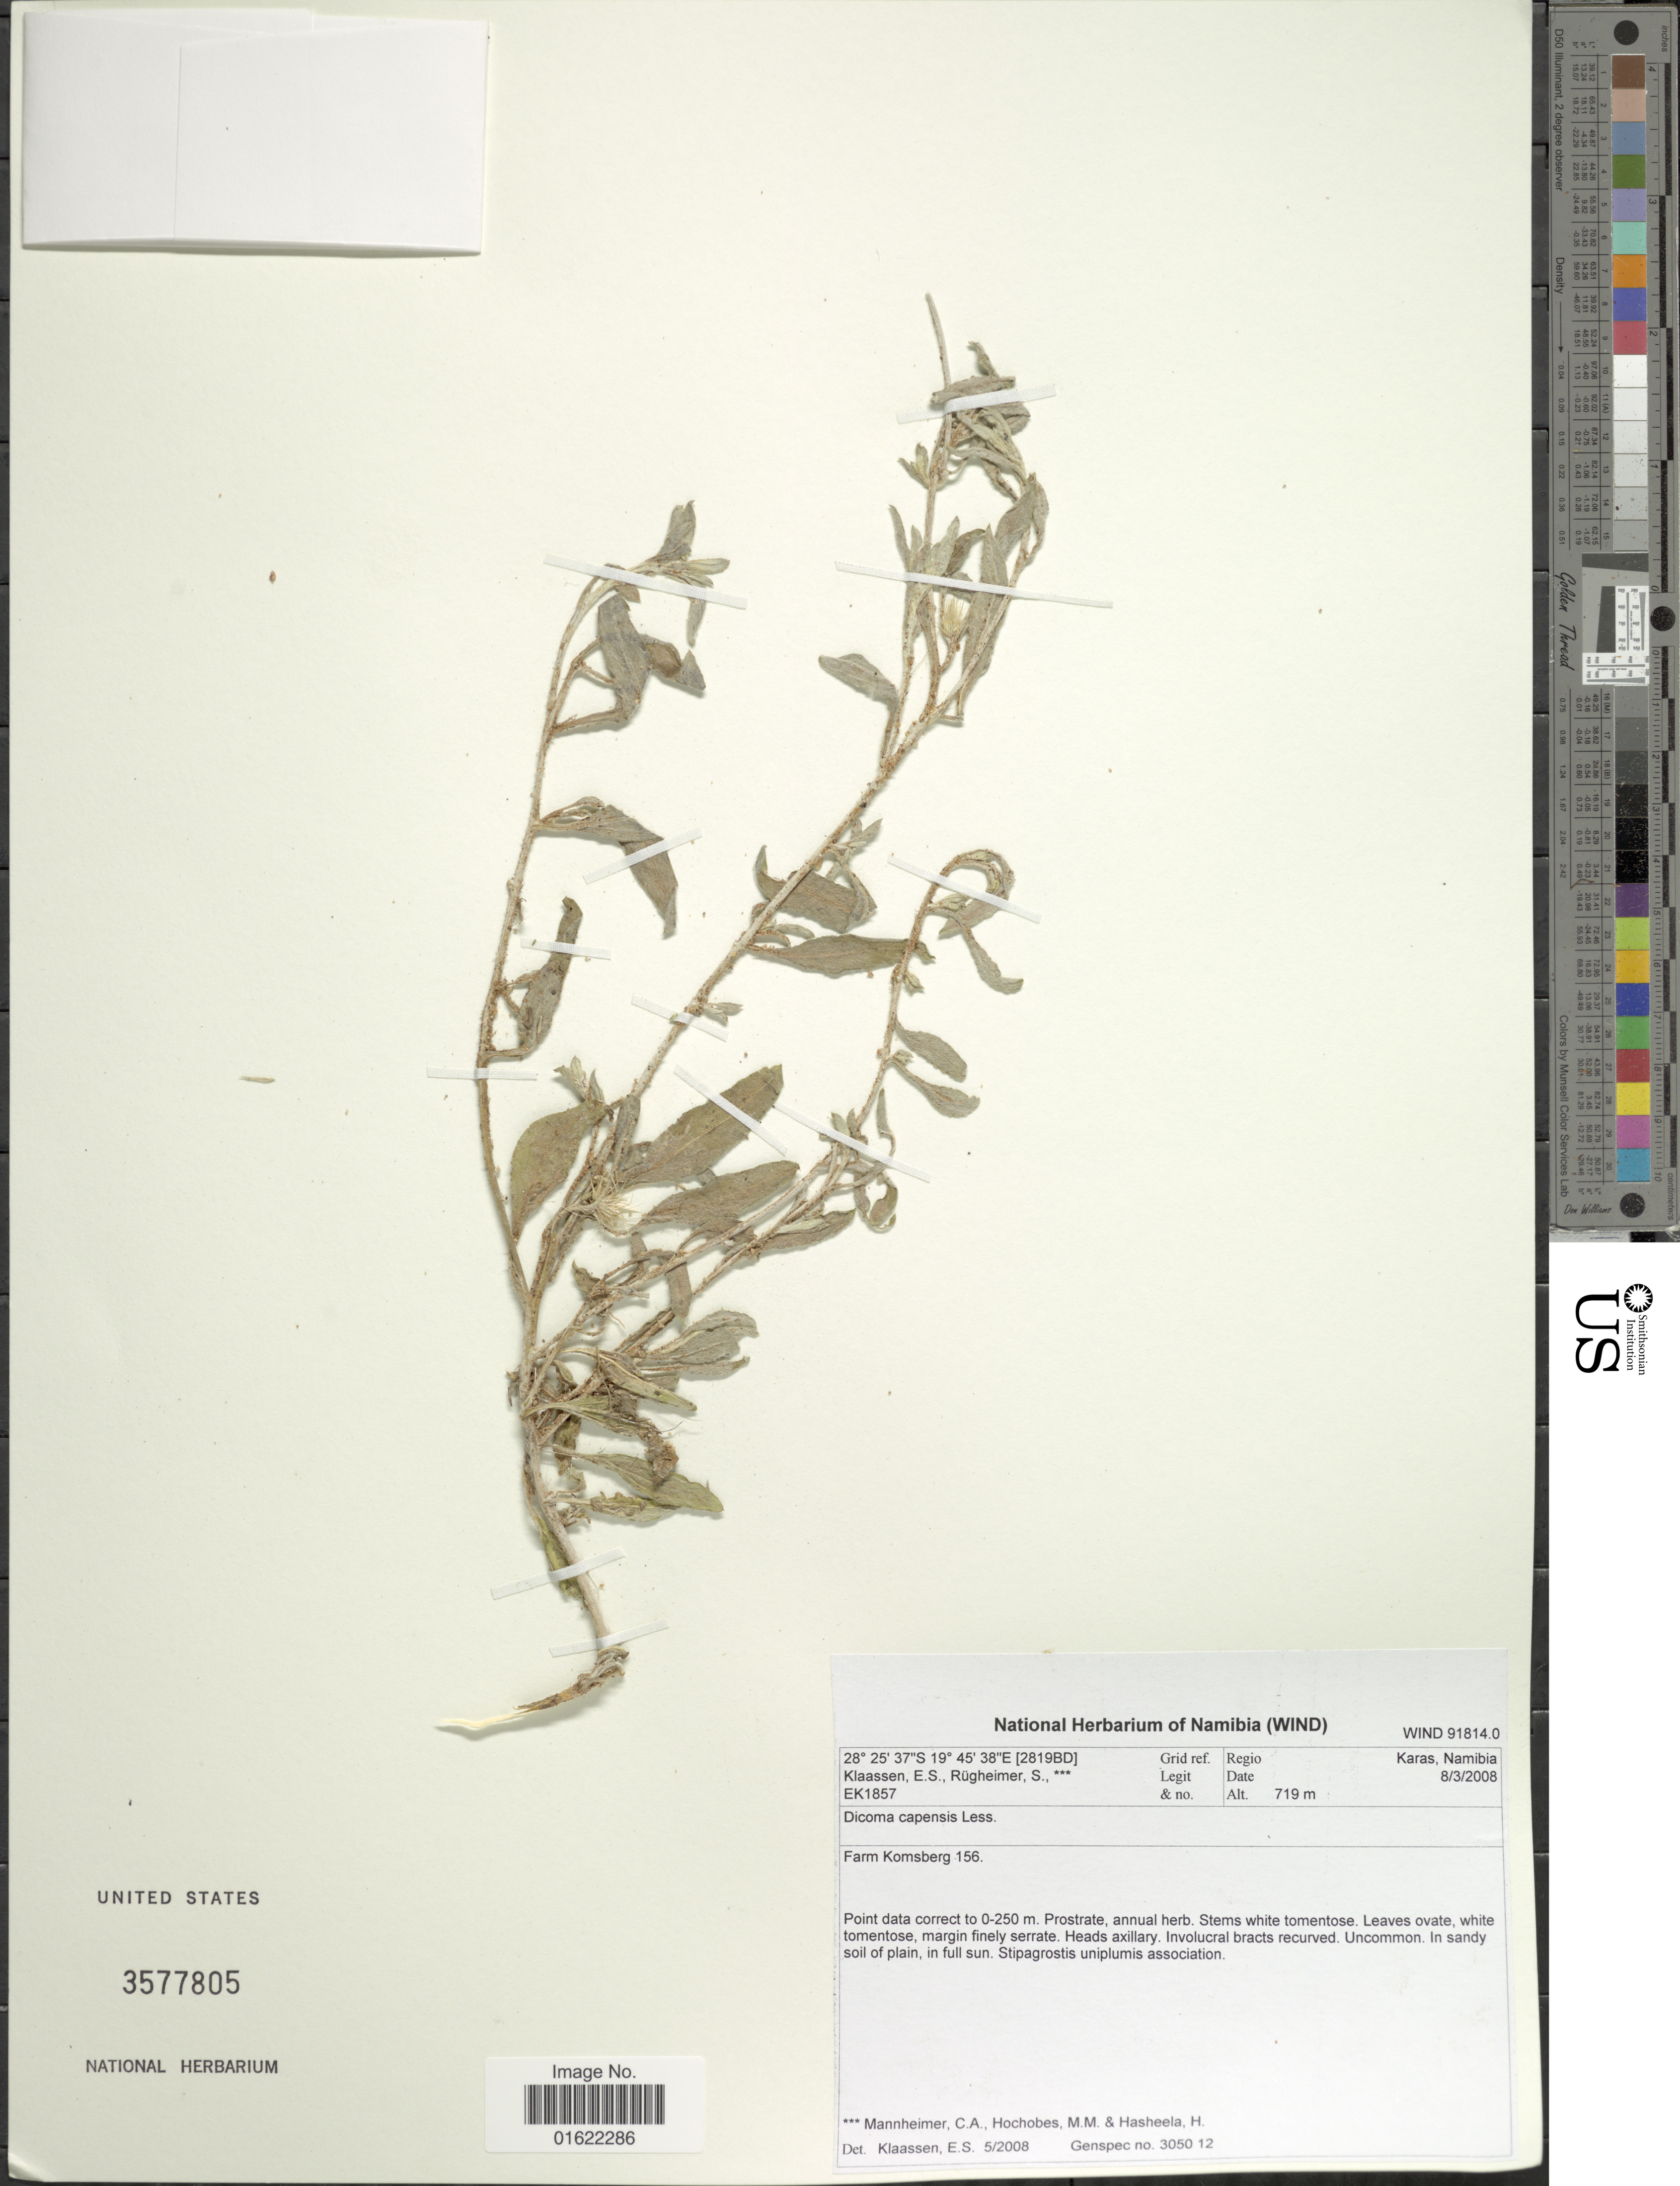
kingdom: Plantae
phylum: Tracheophyta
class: Magnoliopsida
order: Asterales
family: Asteraceae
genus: Dicoma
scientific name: Dicoma capensis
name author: Less.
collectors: E. S. Klaassen & S. Rugheimer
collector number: EK1857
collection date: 2008-03-08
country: Namibia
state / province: Karas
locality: Far Komsberg 156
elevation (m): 719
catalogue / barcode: US 3577805